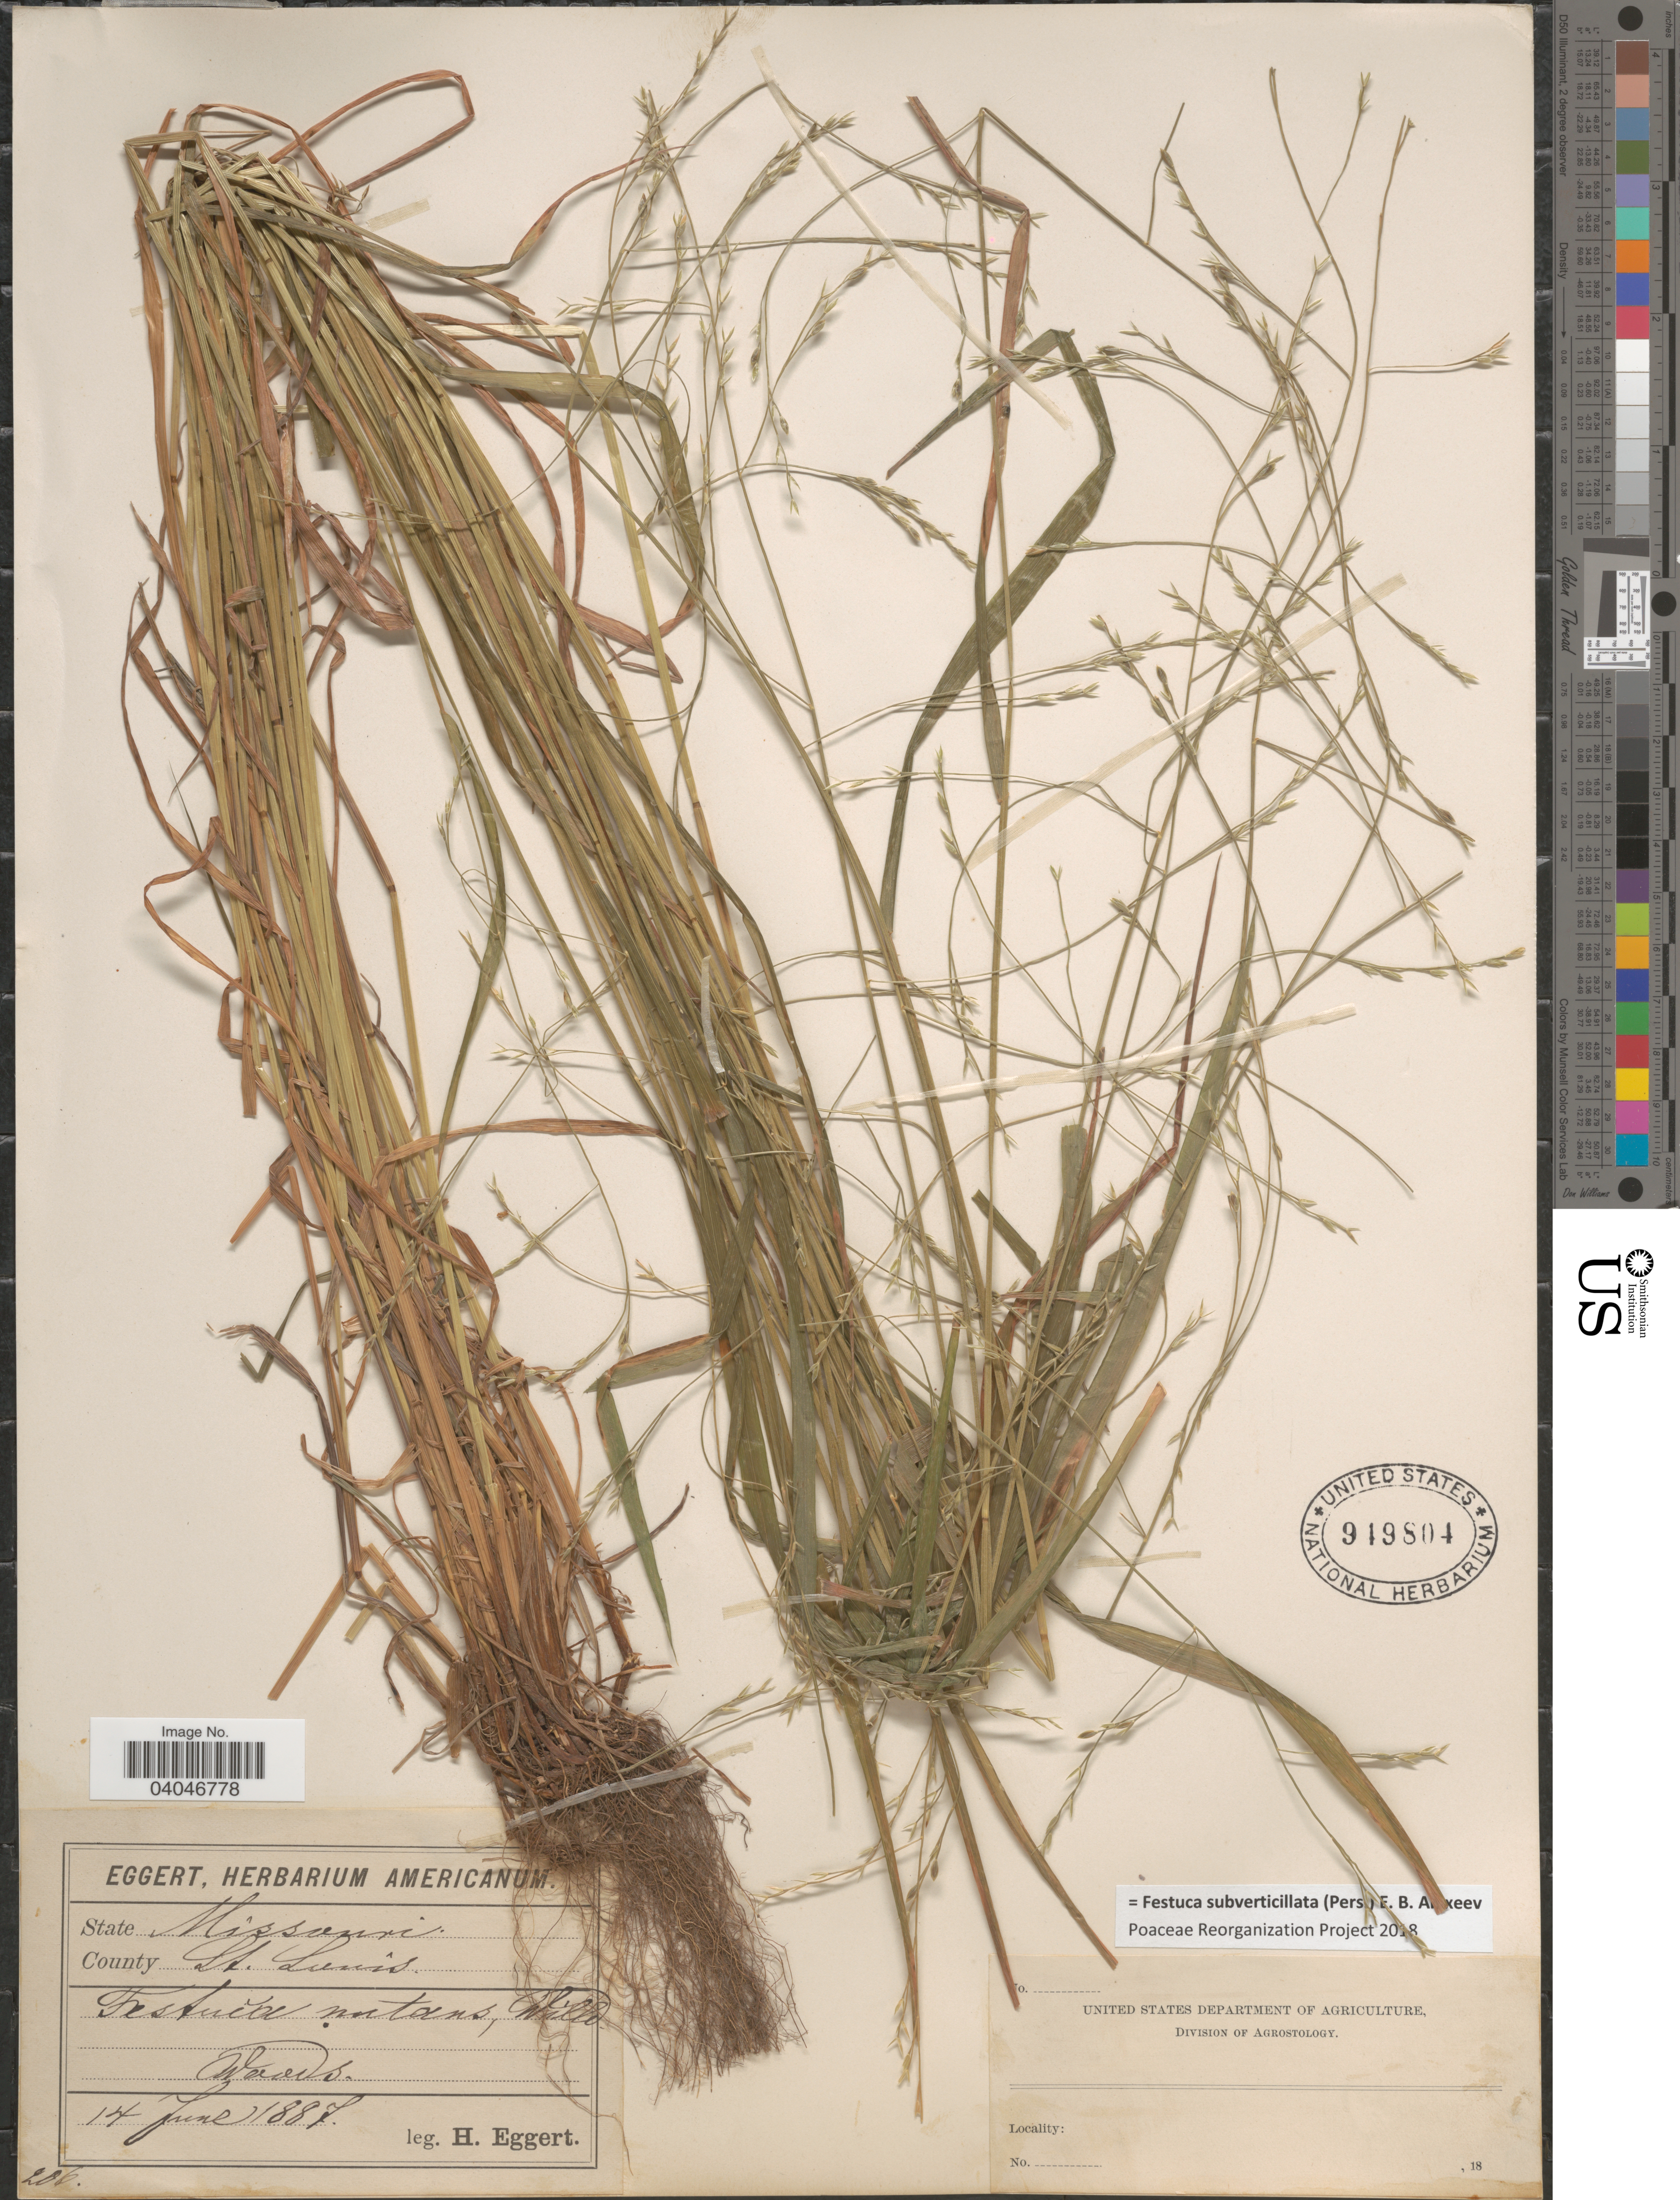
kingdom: Plantae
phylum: Tracheophyta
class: Liliopsida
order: Poales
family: Poaceae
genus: Festuca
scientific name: Festuca subverticillata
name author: (Pers.) E.B. Alexeev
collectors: H. Eggert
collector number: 206*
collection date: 1887-06-14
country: United States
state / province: Missouri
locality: County St. Louis.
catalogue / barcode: US 949804